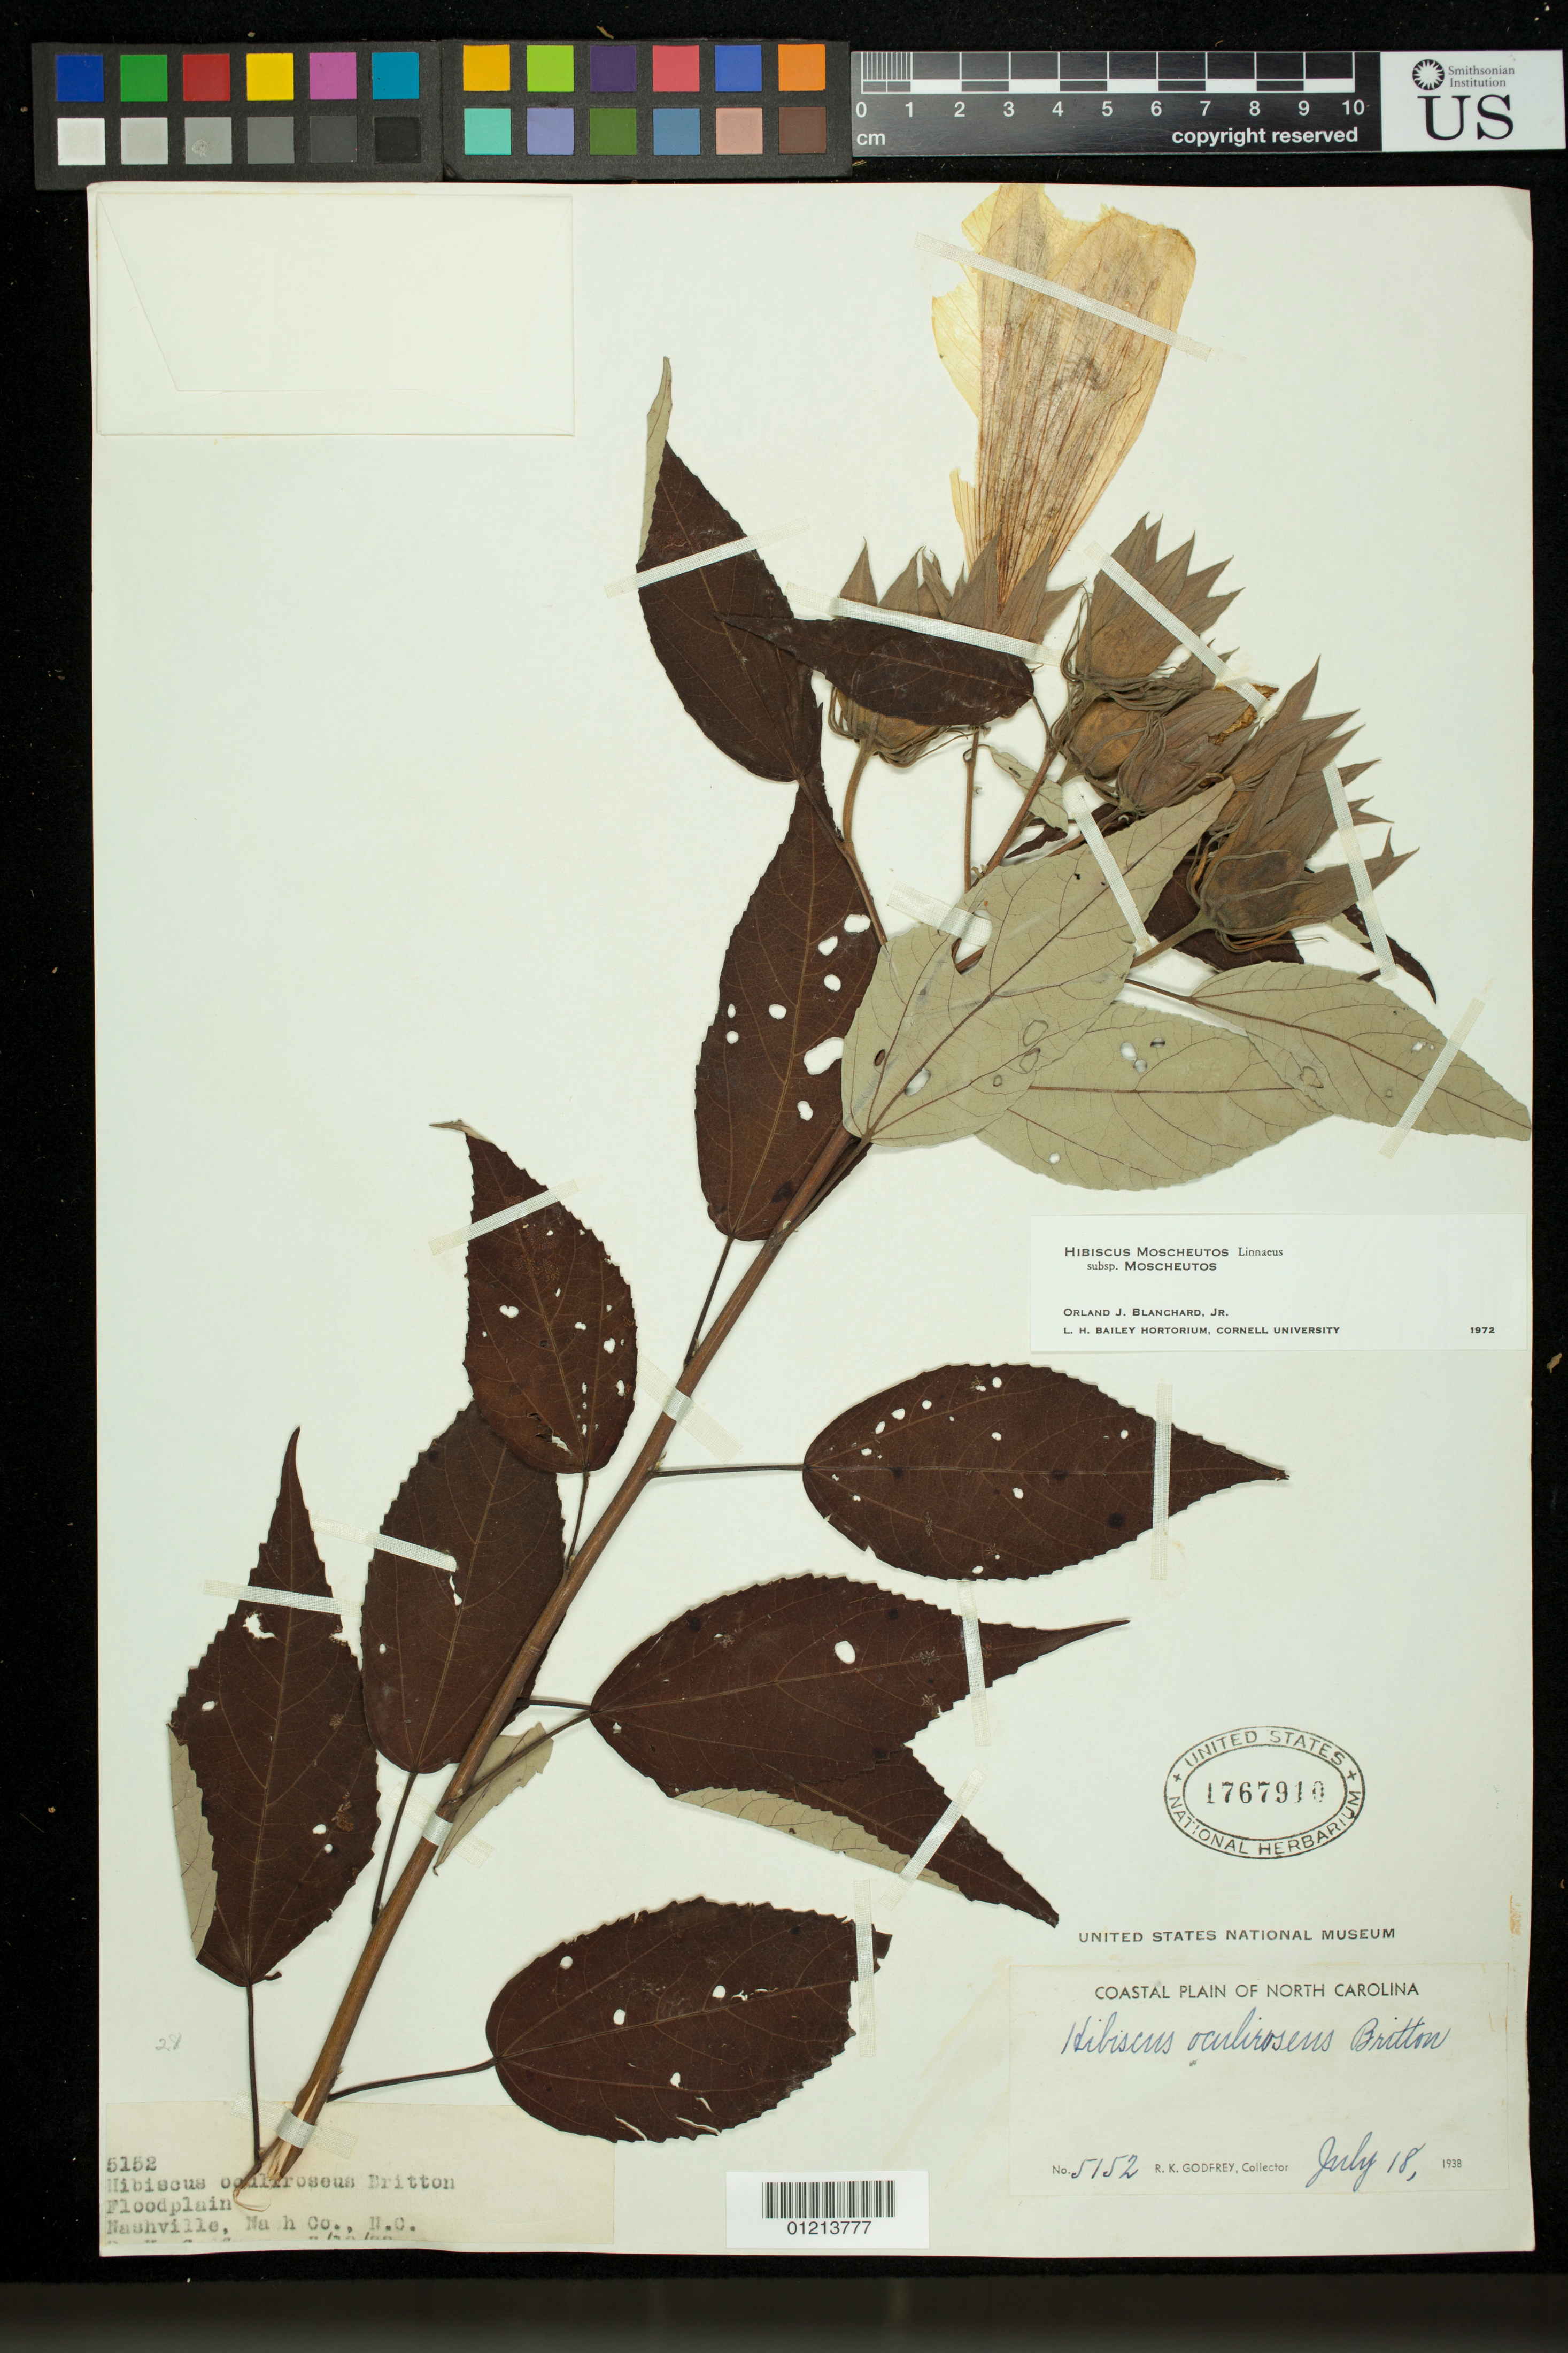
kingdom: Plantae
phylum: Tracheophyta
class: Magnoliopsida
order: Malvales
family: Malvaceae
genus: Hibiscus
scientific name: Hibiscus moscheutos subsp. moscheutos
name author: L.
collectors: R. K. Godfrey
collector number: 5152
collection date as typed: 18 Jul 1938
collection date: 1938-07-18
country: United States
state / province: North Carolina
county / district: Nash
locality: Floodplain, Nashville, Nash Co.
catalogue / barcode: US 1767910